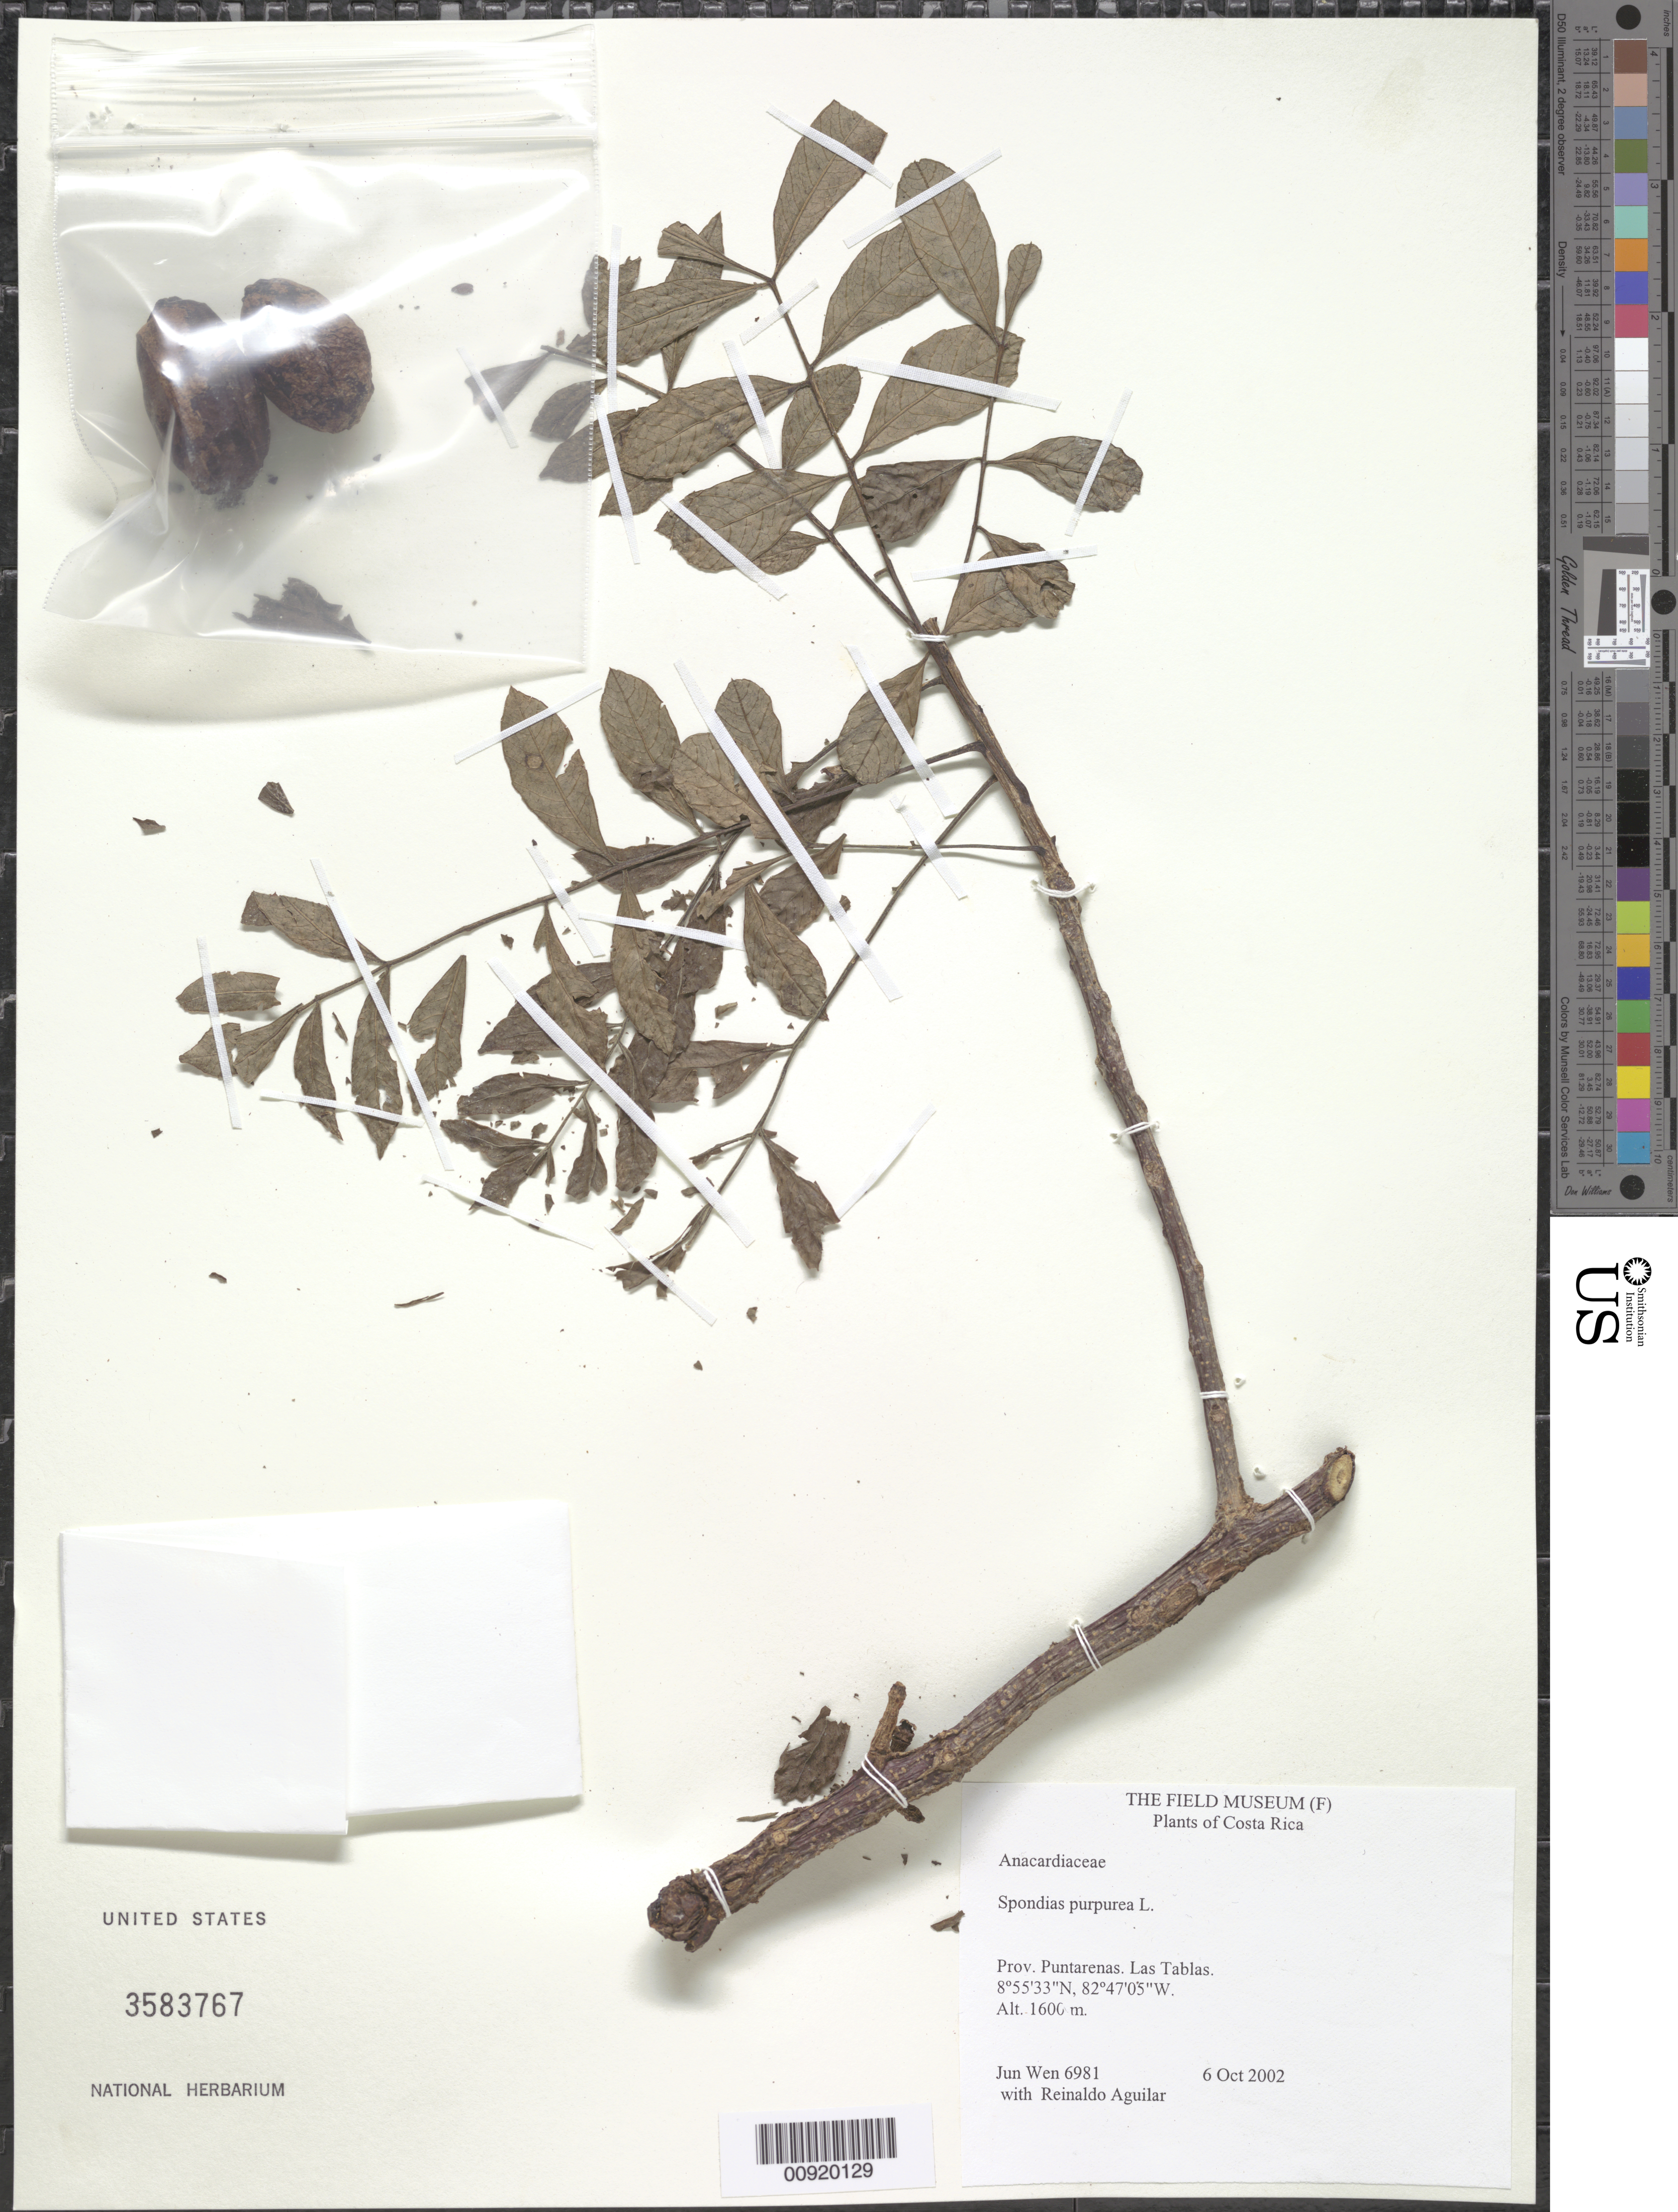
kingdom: Plantae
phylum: Tracheophyta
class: Magnoliopsida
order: Sapindales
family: Anacardiaceae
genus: Spondias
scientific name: Spondias purpurea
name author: L.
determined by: Mitchell, John D.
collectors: J. Wen & R. Aguilar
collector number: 6981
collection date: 2002-10-06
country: Costa Rica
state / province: Puntarenas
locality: Las Tablas.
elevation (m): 1600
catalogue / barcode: US 3583767